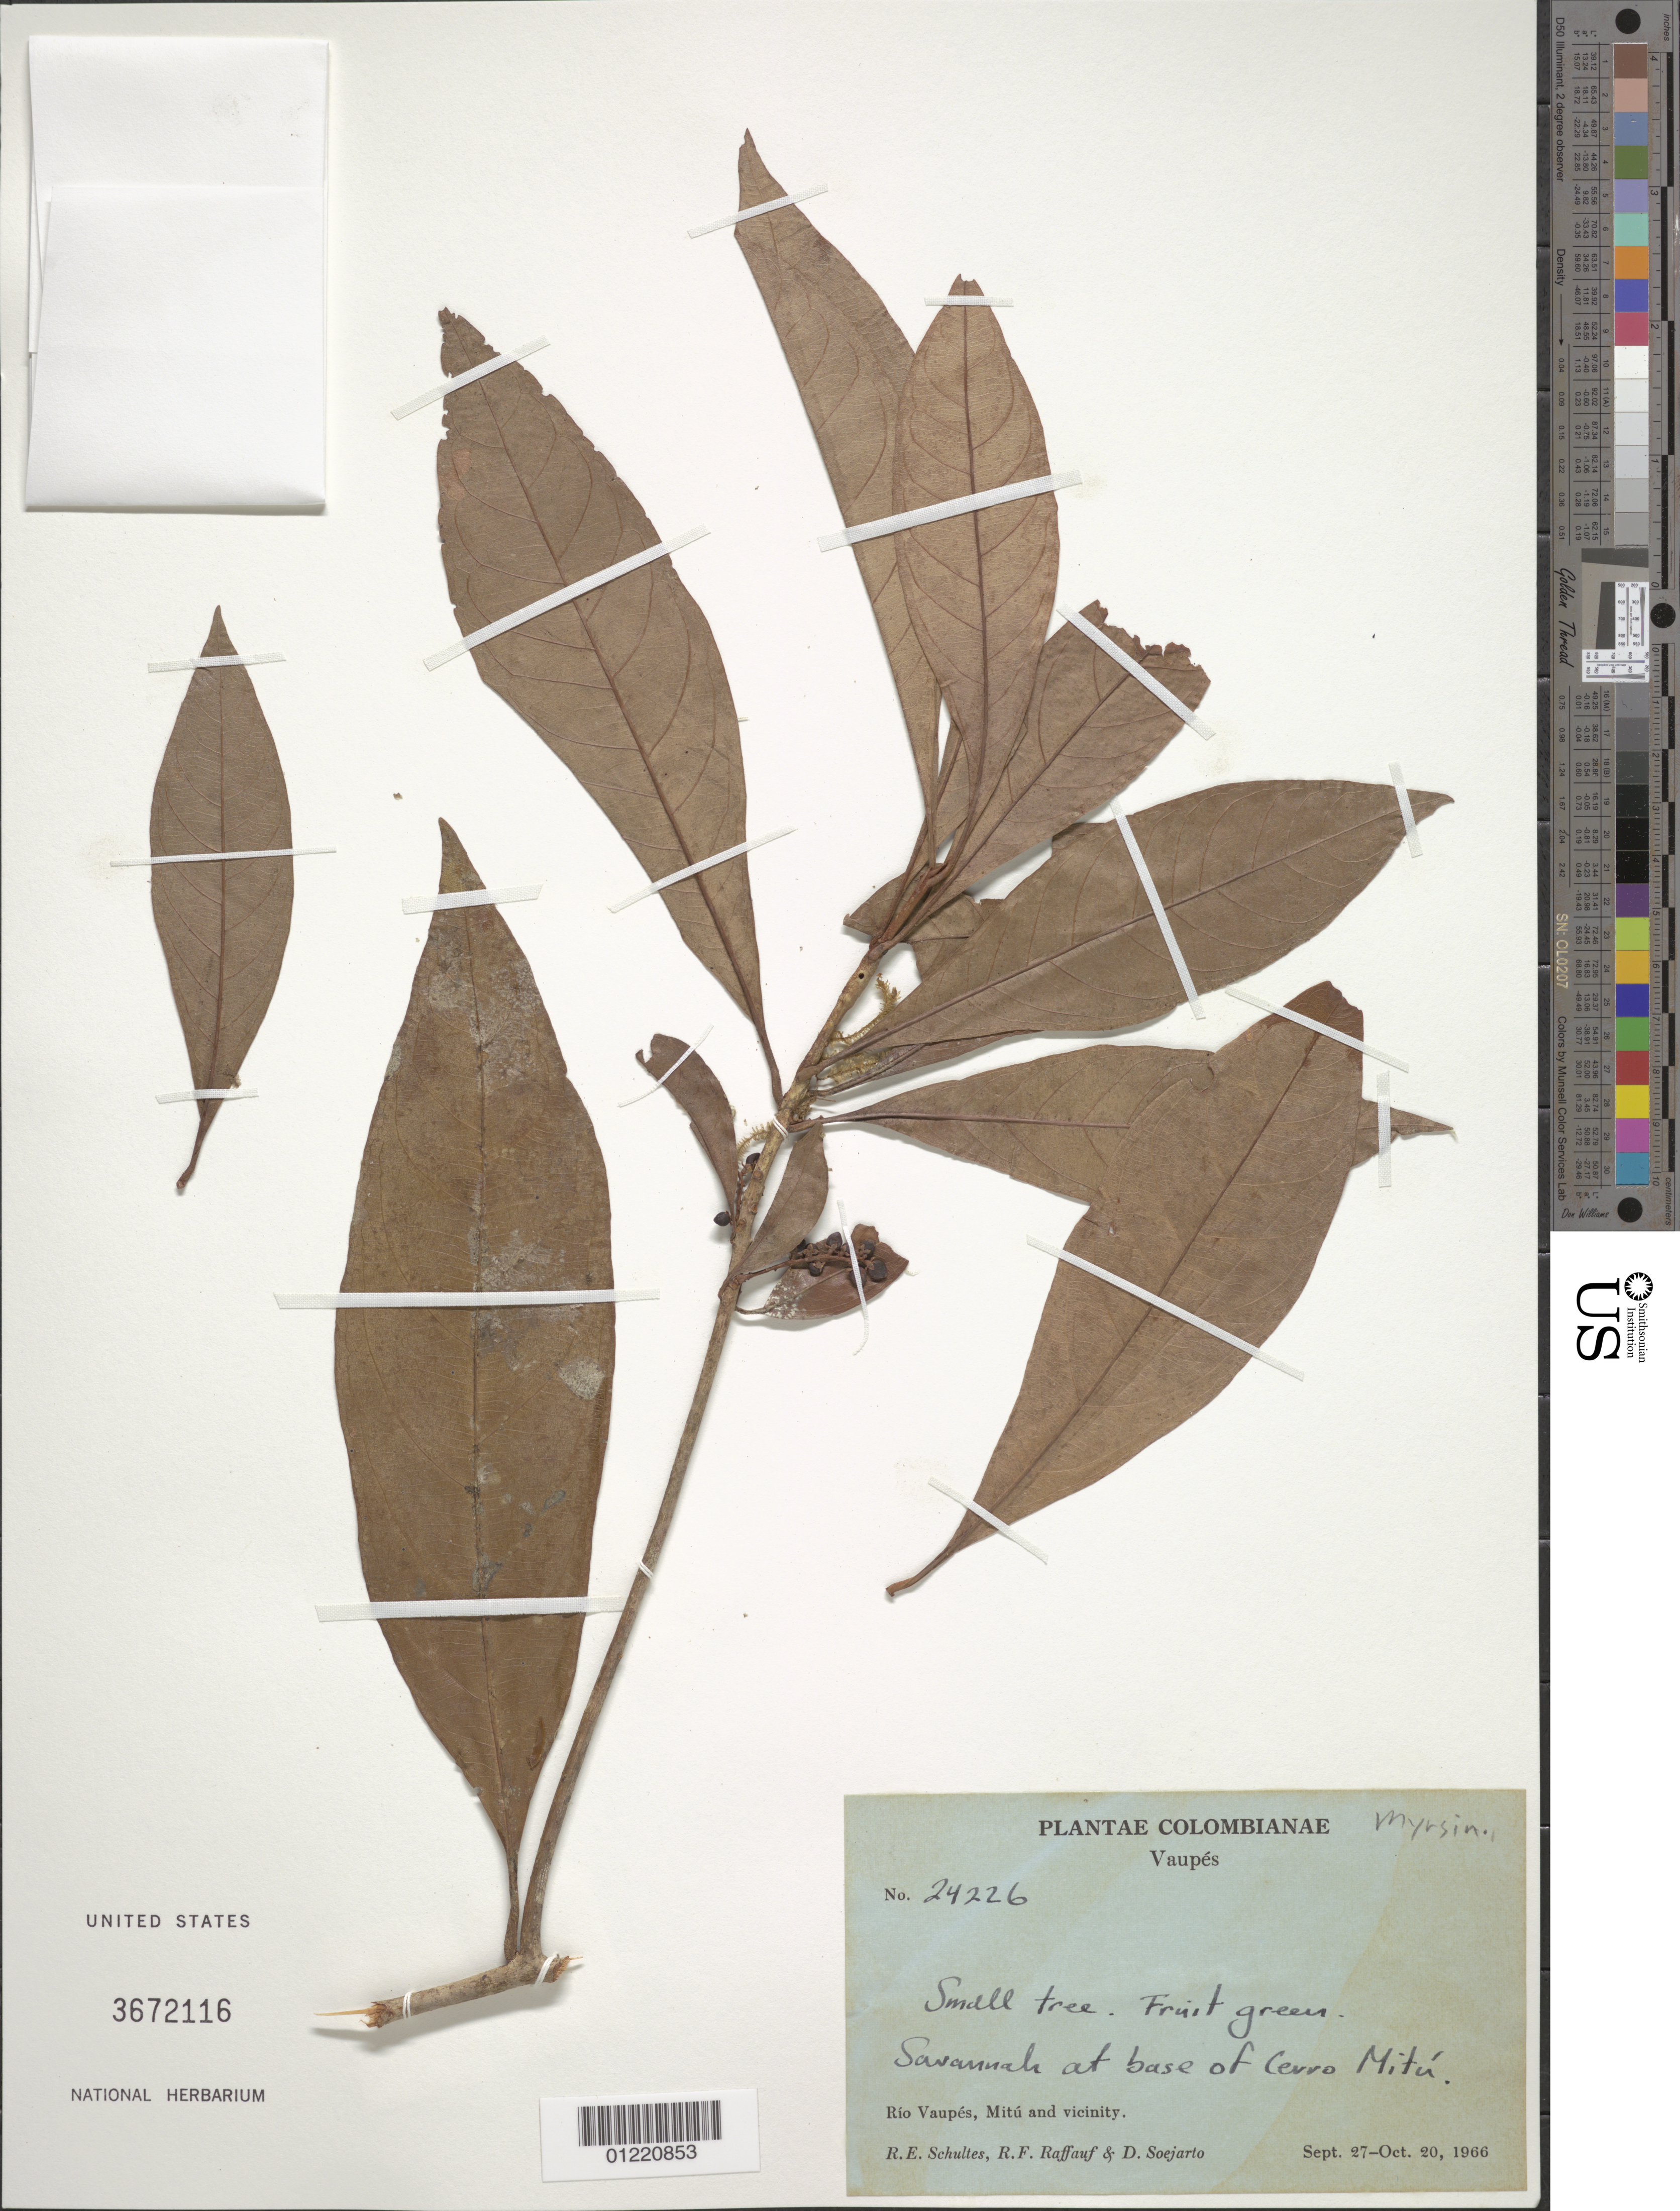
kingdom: Plantae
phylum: Tracheophyta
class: Magnoliopsida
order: Ericales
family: Primulaceae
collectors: R. E. Schultes, R. Raffauf & D. Soejarto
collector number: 24226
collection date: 1966-09-27/1966-10-20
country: Colombia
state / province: Vaupés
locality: Savannah at base of Cerro Mitú. Río Vaupés, Mitú and vicinity.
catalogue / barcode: US 3672116